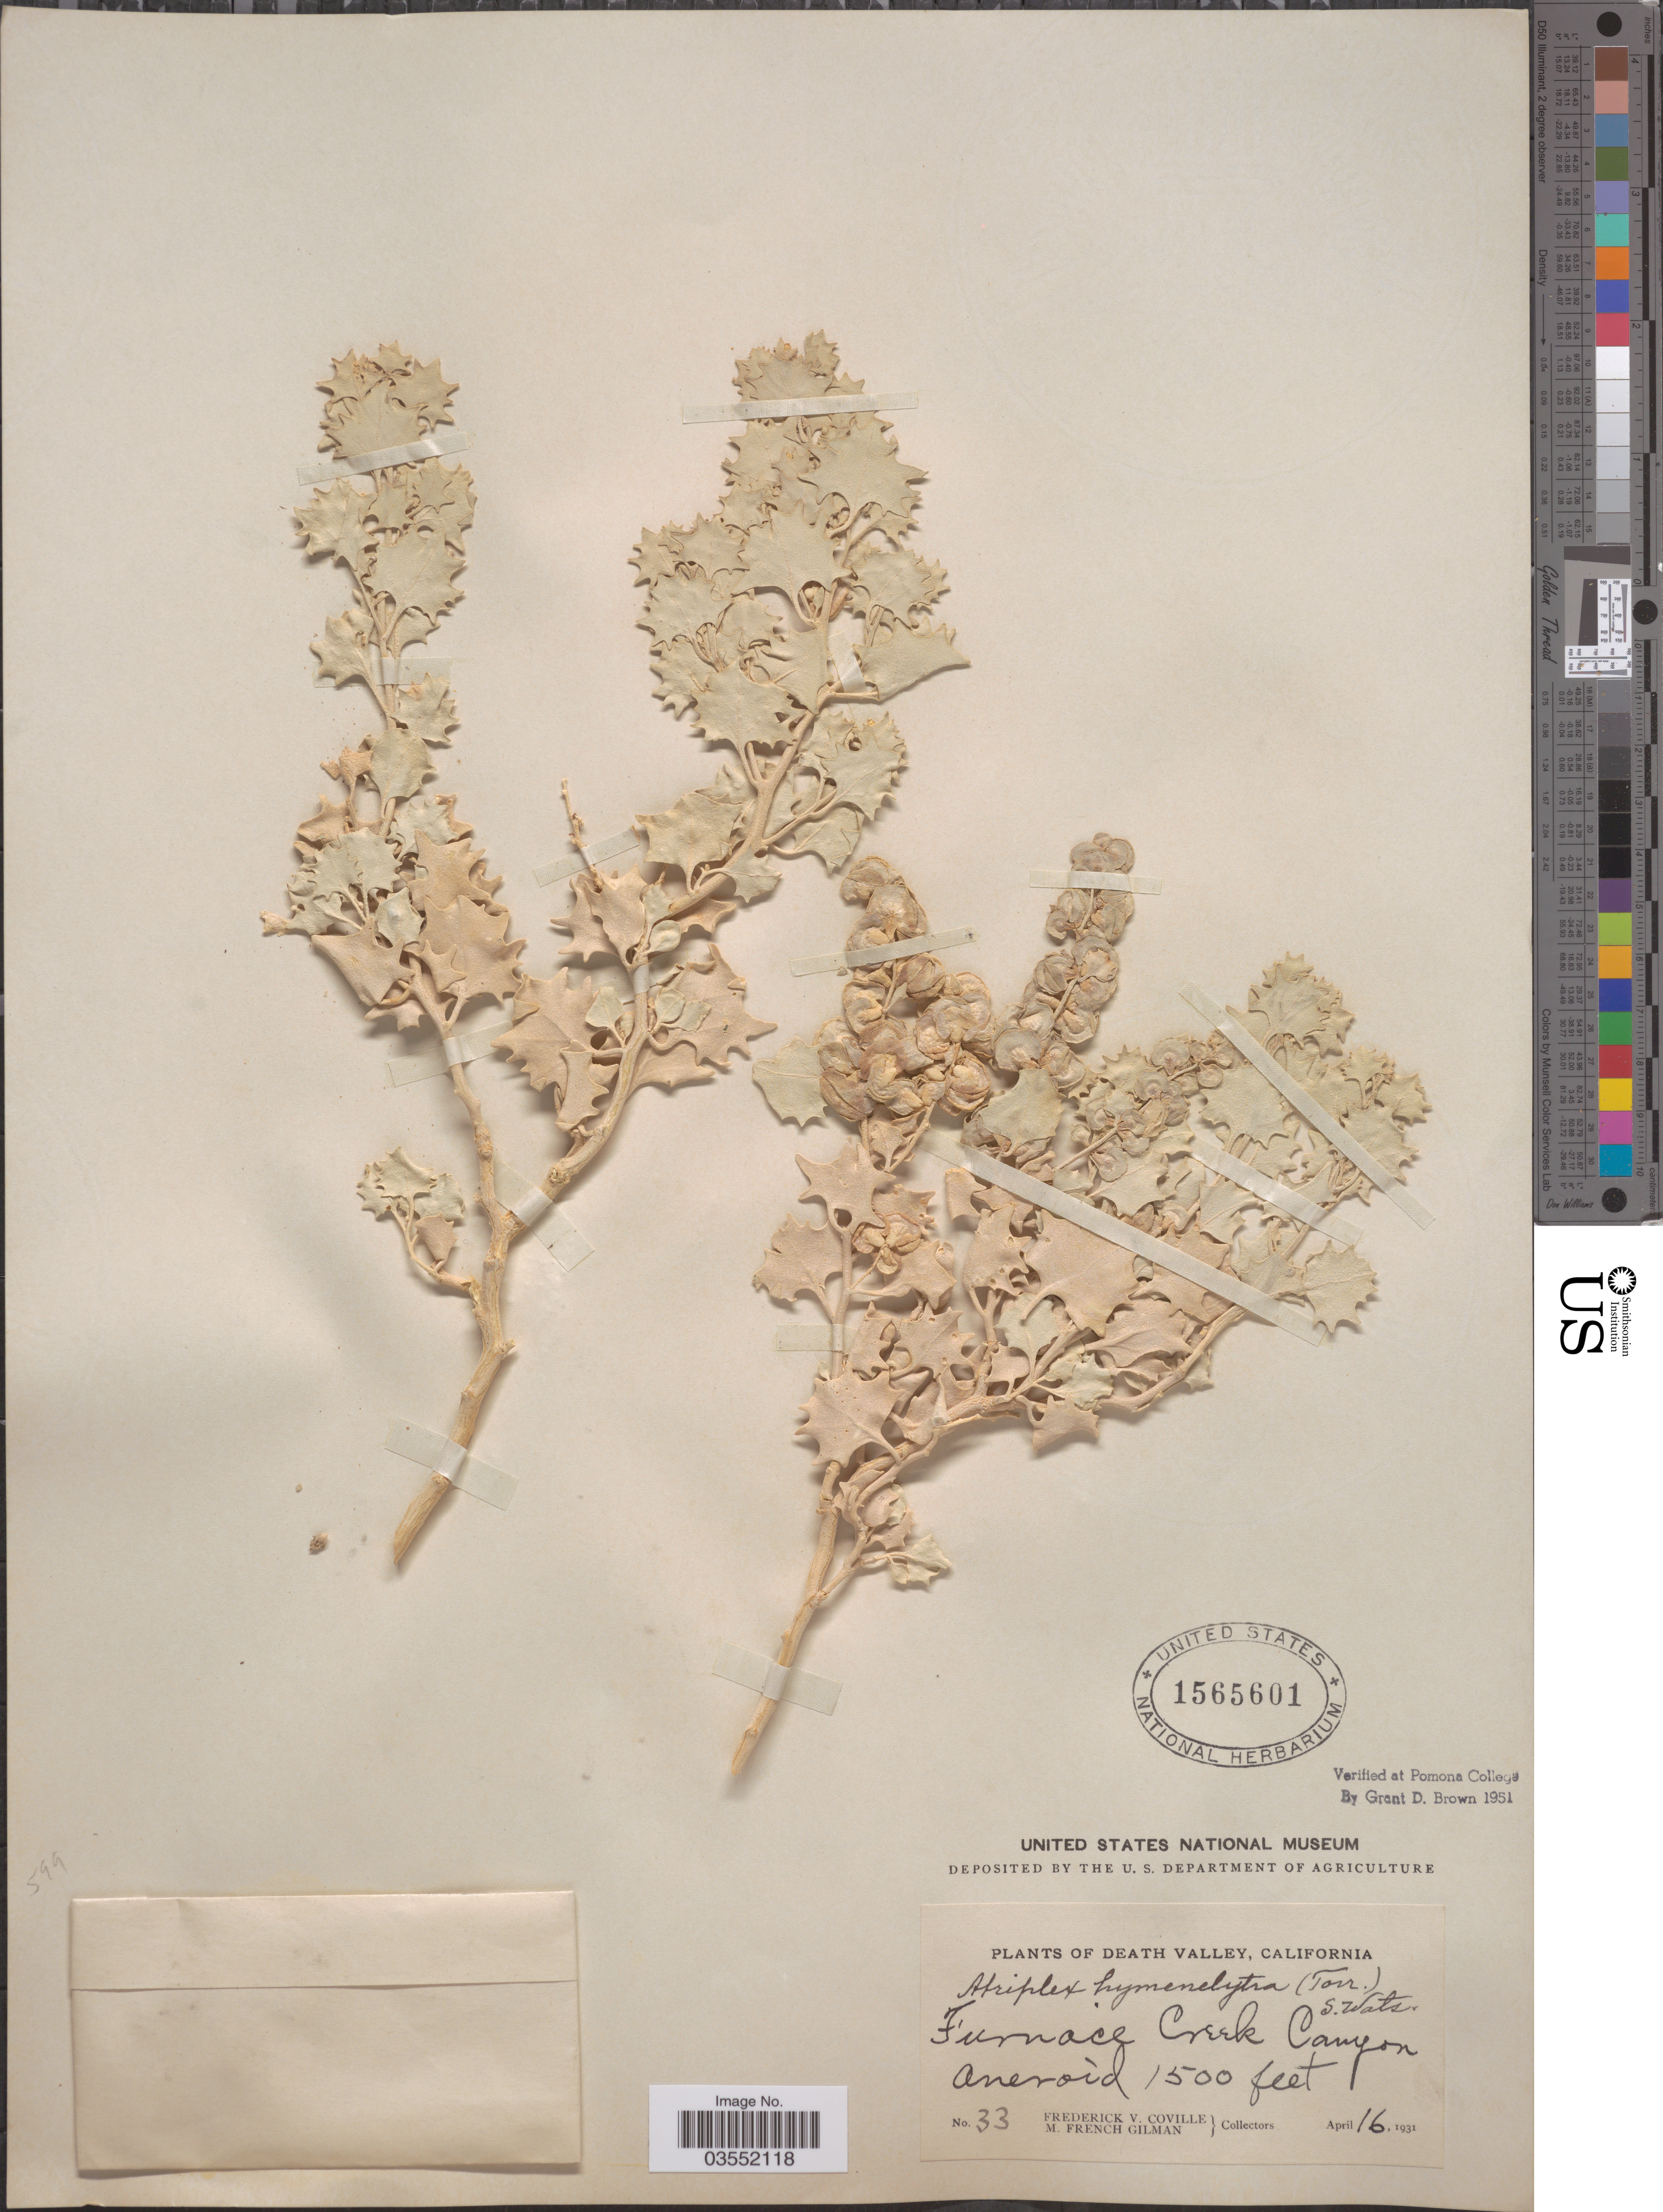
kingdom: Plantae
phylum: Tracheophyta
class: Magnoliopsida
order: Caryophyllales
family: Amaranthaceae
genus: Atriplex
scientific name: Atriplex hymenelytra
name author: (Torr.) S. Watson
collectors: F. V. Coville & M. F. Gilman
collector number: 33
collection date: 1931-04-16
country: United States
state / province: California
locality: Death Valley. Furnace Creek Canyon.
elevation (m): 457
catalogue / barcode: US 1565601